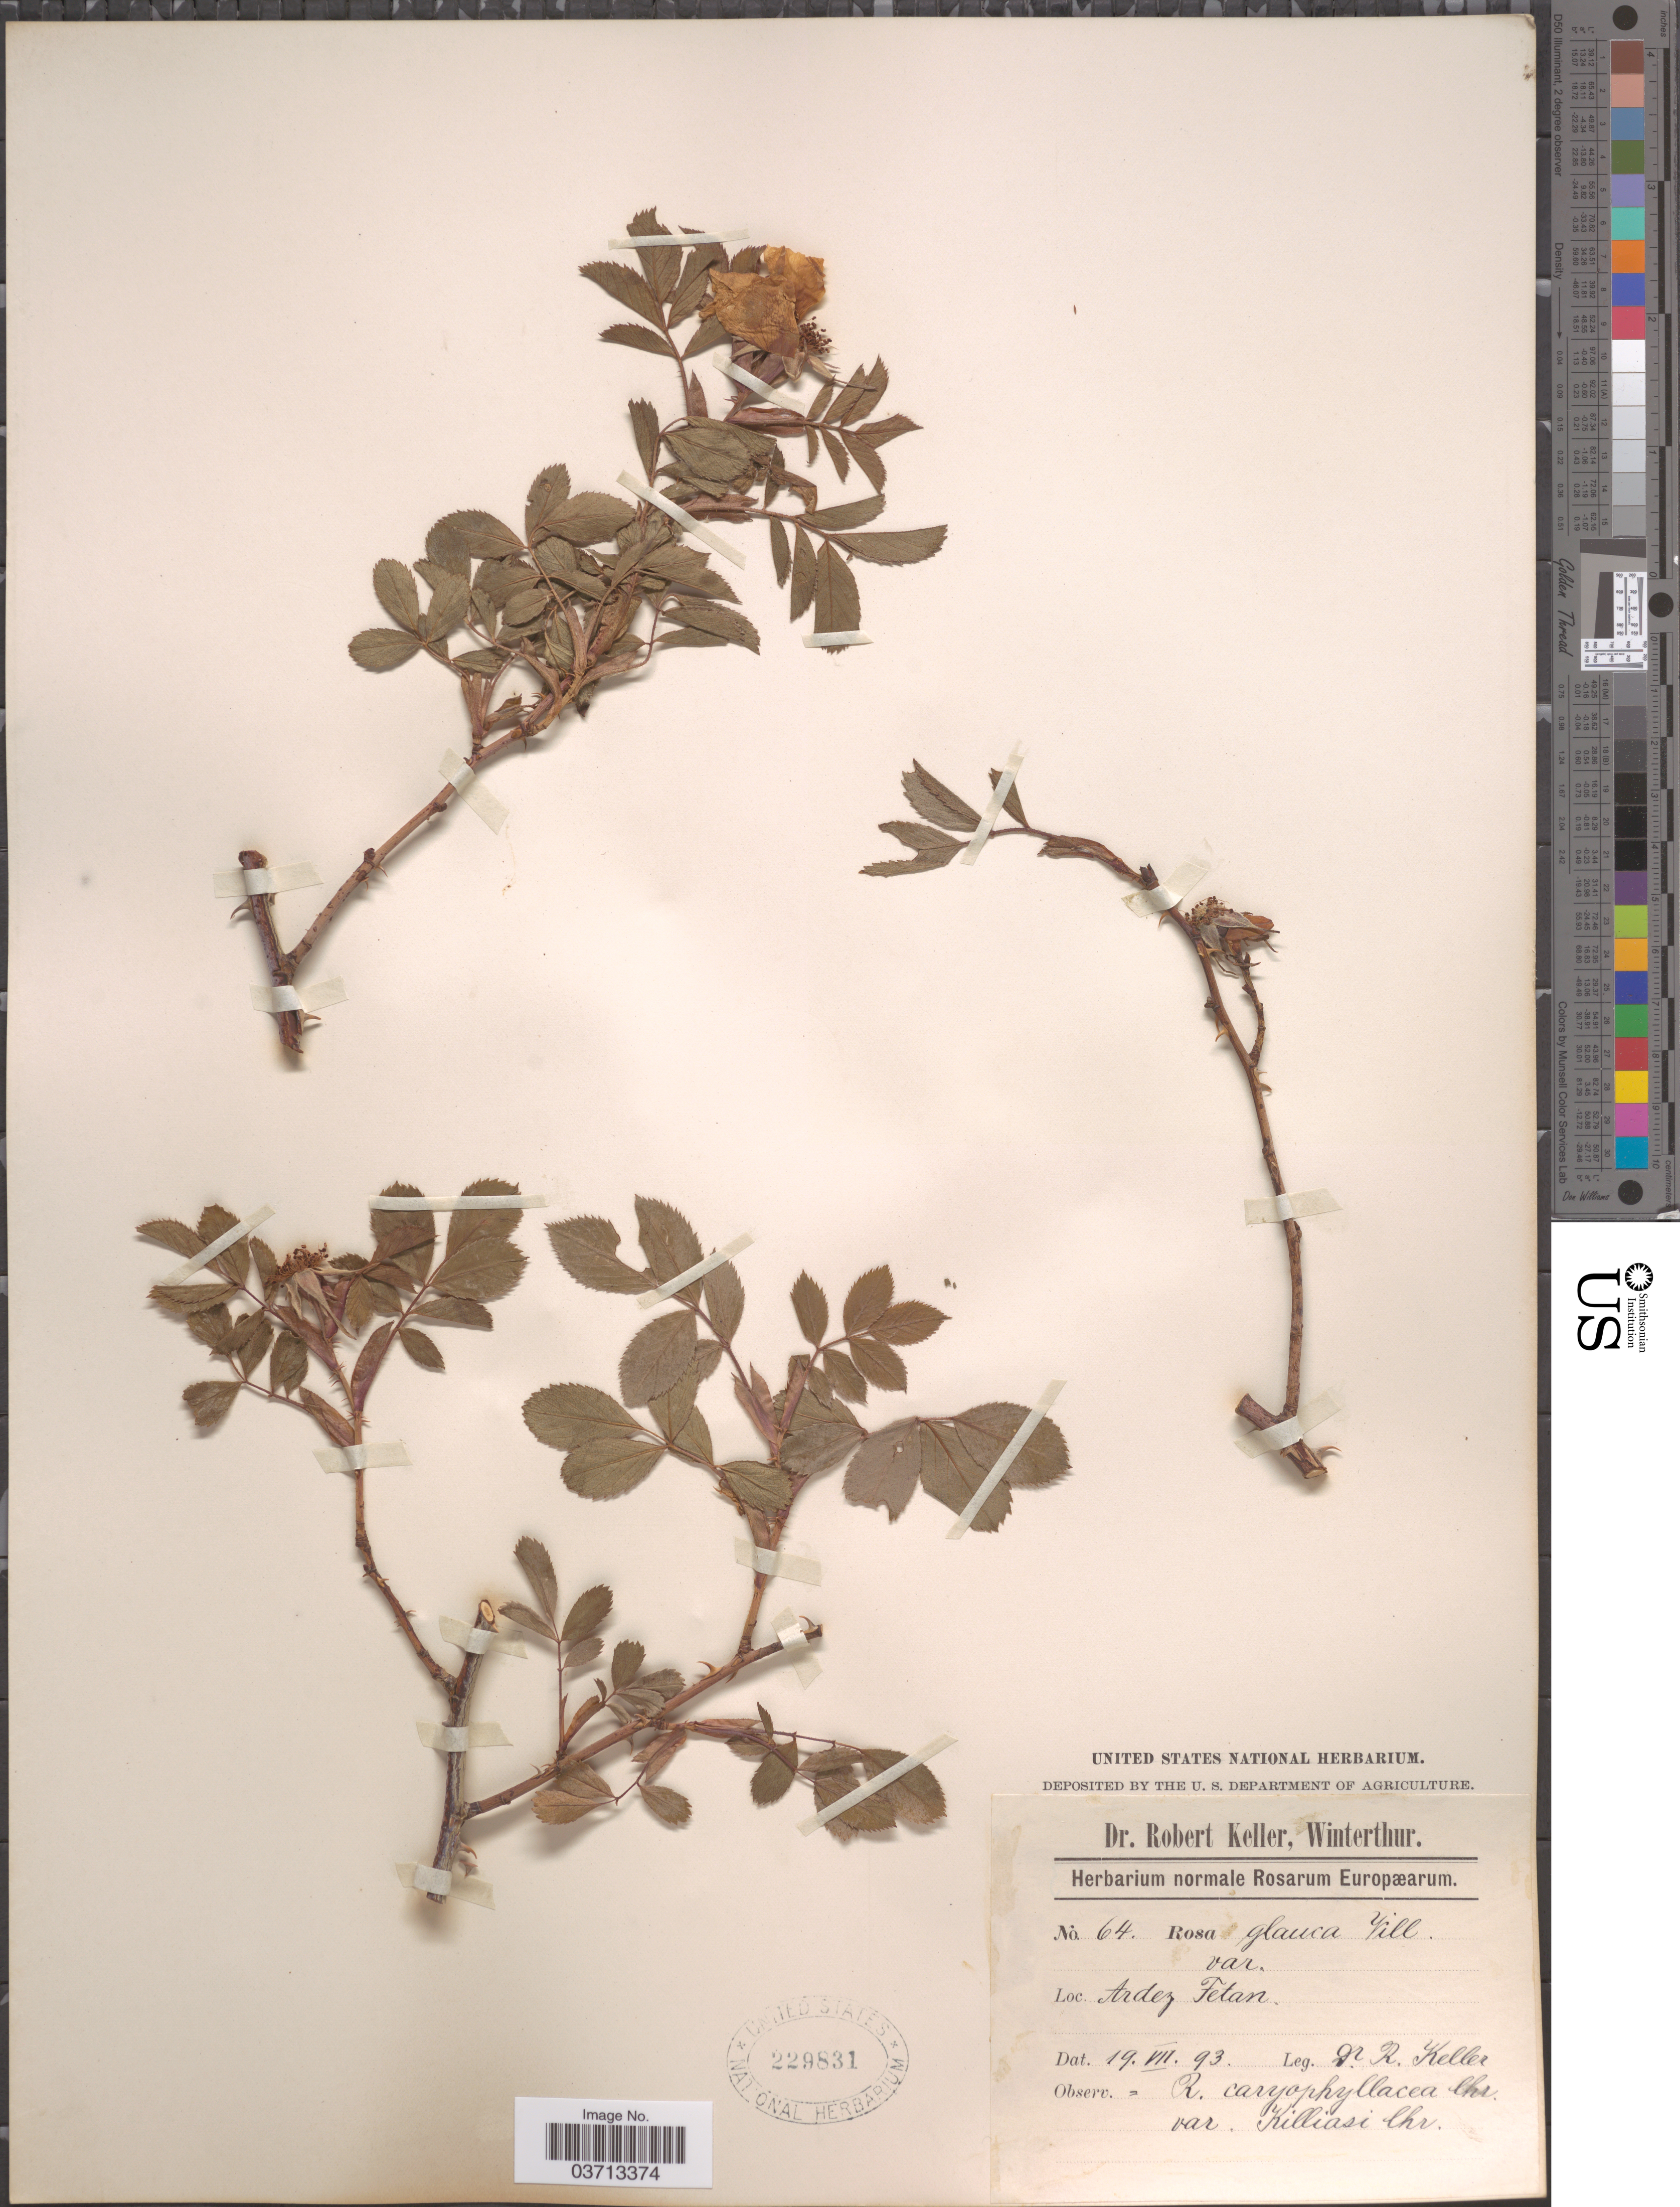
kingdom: Plantae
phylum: Tracheophyta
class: Magnoliopsida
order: Rosales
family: Rosaceae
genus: Rosa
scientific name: Rosa glauca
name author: Pourr.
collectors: R. Keller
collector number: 64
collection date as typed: Transcribed d/m/y: 19/7/93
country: Switzerland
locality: Ardez Fetan.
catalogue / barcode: US 229831